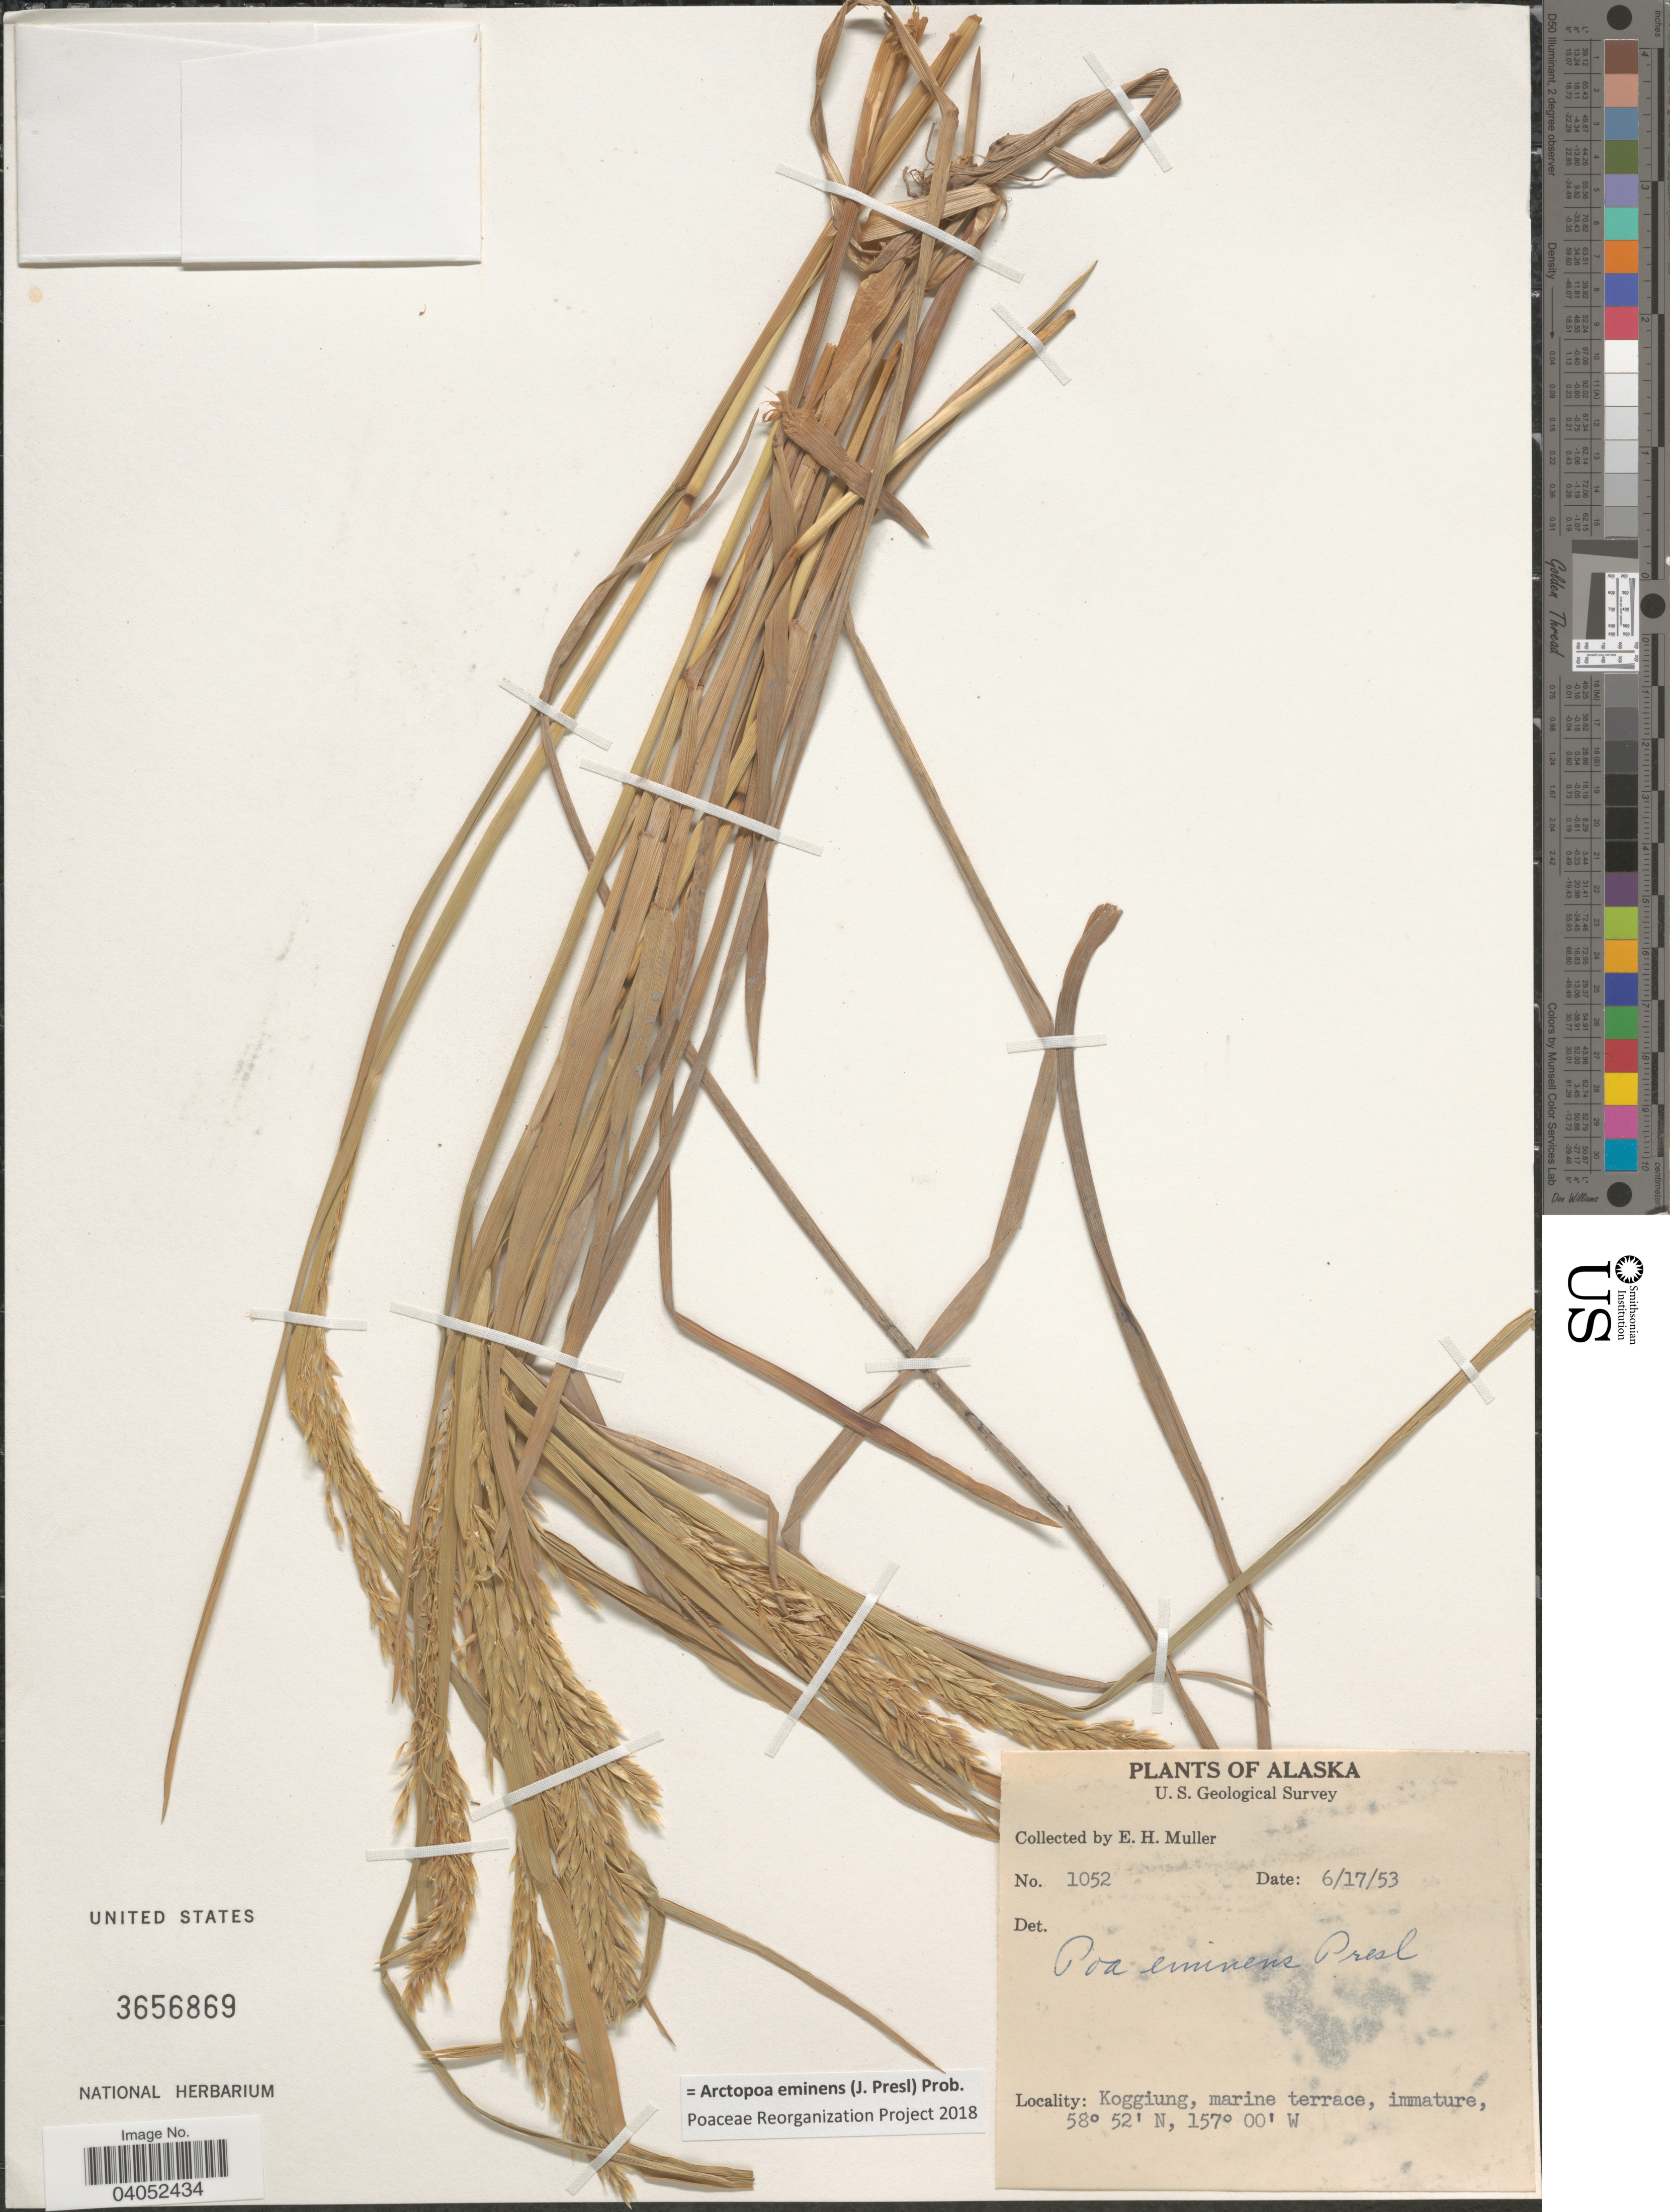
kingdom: Plantae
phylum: Tracheophyta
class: Liliopsida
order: Poales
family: Poaceae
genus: Arctopoa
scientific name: Arctopoa eminens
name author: (J. Presl) Prob.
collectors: E. H. Muller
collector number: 1052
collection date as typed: Transcribed d/m/y: 17/6/53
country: United States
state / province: Alaska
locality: Koggiung, marine terrace, immature.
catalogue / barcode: US 3656869